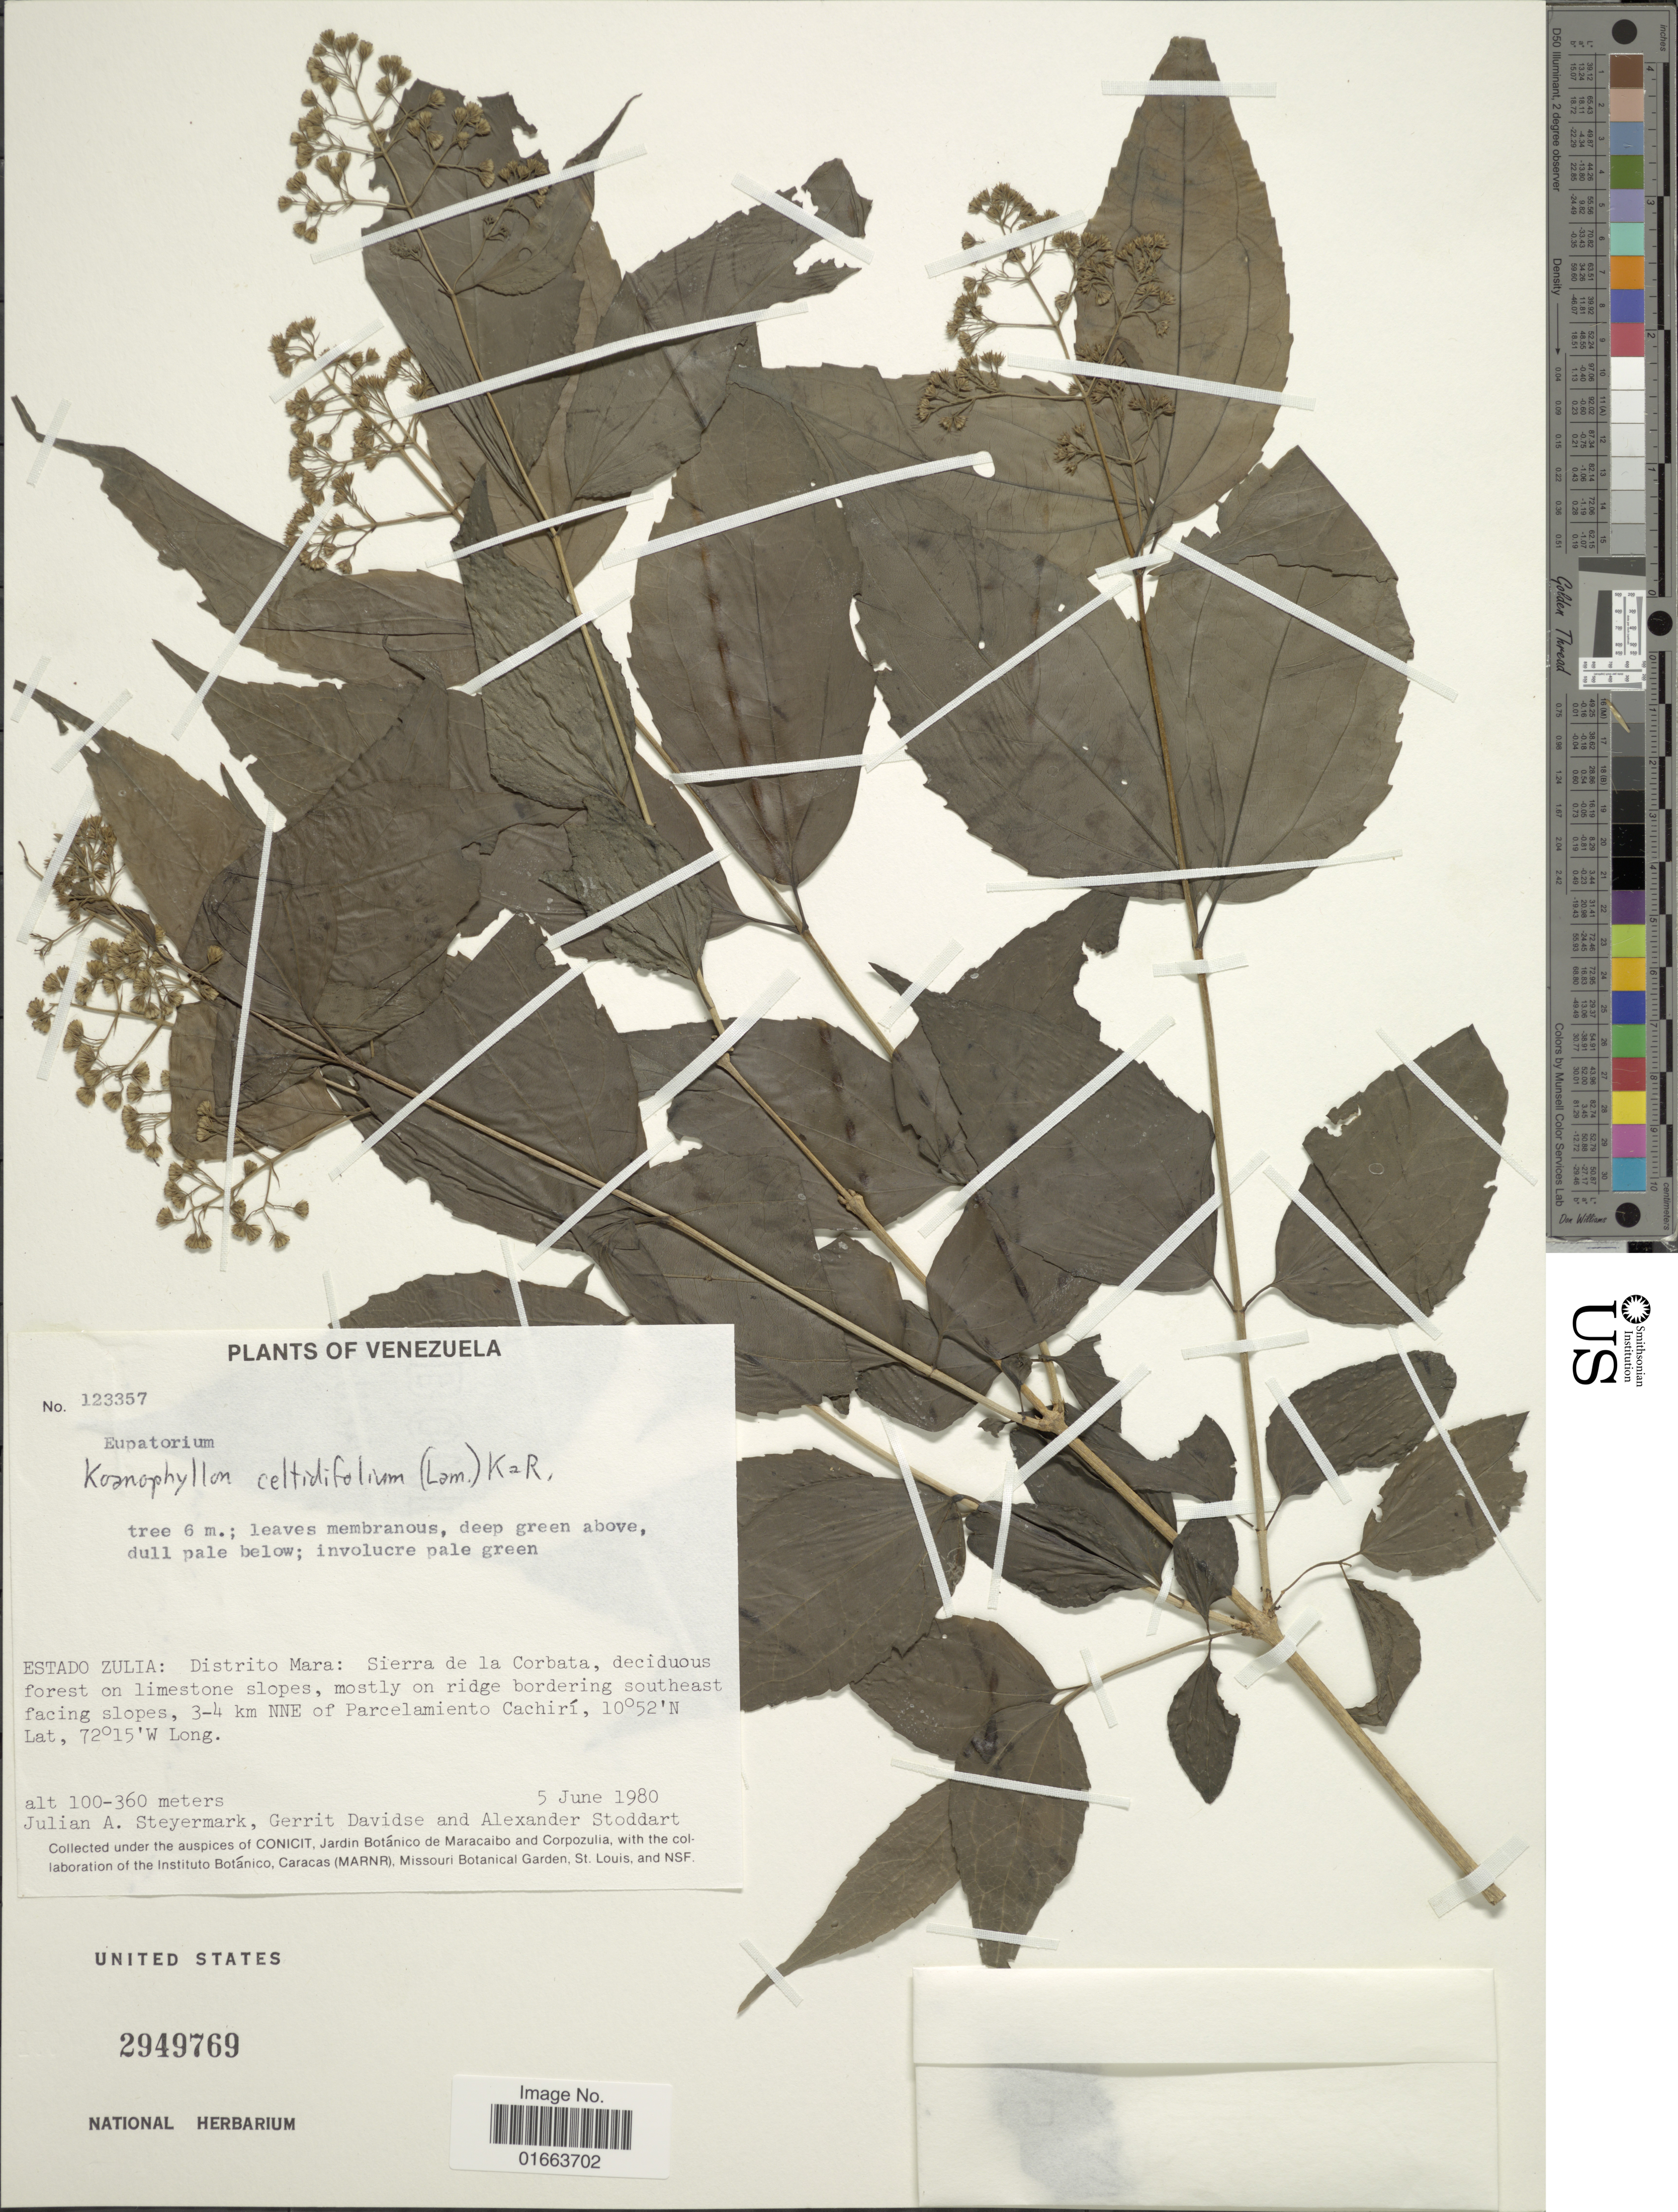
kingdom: Plantae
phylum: Tracheophyta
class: Magnoliopsida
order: Asterales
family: Asteraceae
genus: Koanophyllon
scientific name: Koanophyllon celtidifolium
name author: (Lam.) R.M. King & H. Rob.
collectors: J. Steyermark, G. Davidse & A. Stoddart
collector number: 123357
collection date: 1980-06-05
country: Venezuela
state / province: Zulia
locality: Distrito Mara: Sierra de la Corbata, deciduous forest on limestone slopes, mostly on ridge bordering southeast facing slopes, 3-4 km NNE of Parcelamiento Cachirí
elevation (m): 100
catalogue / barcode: US 2949769